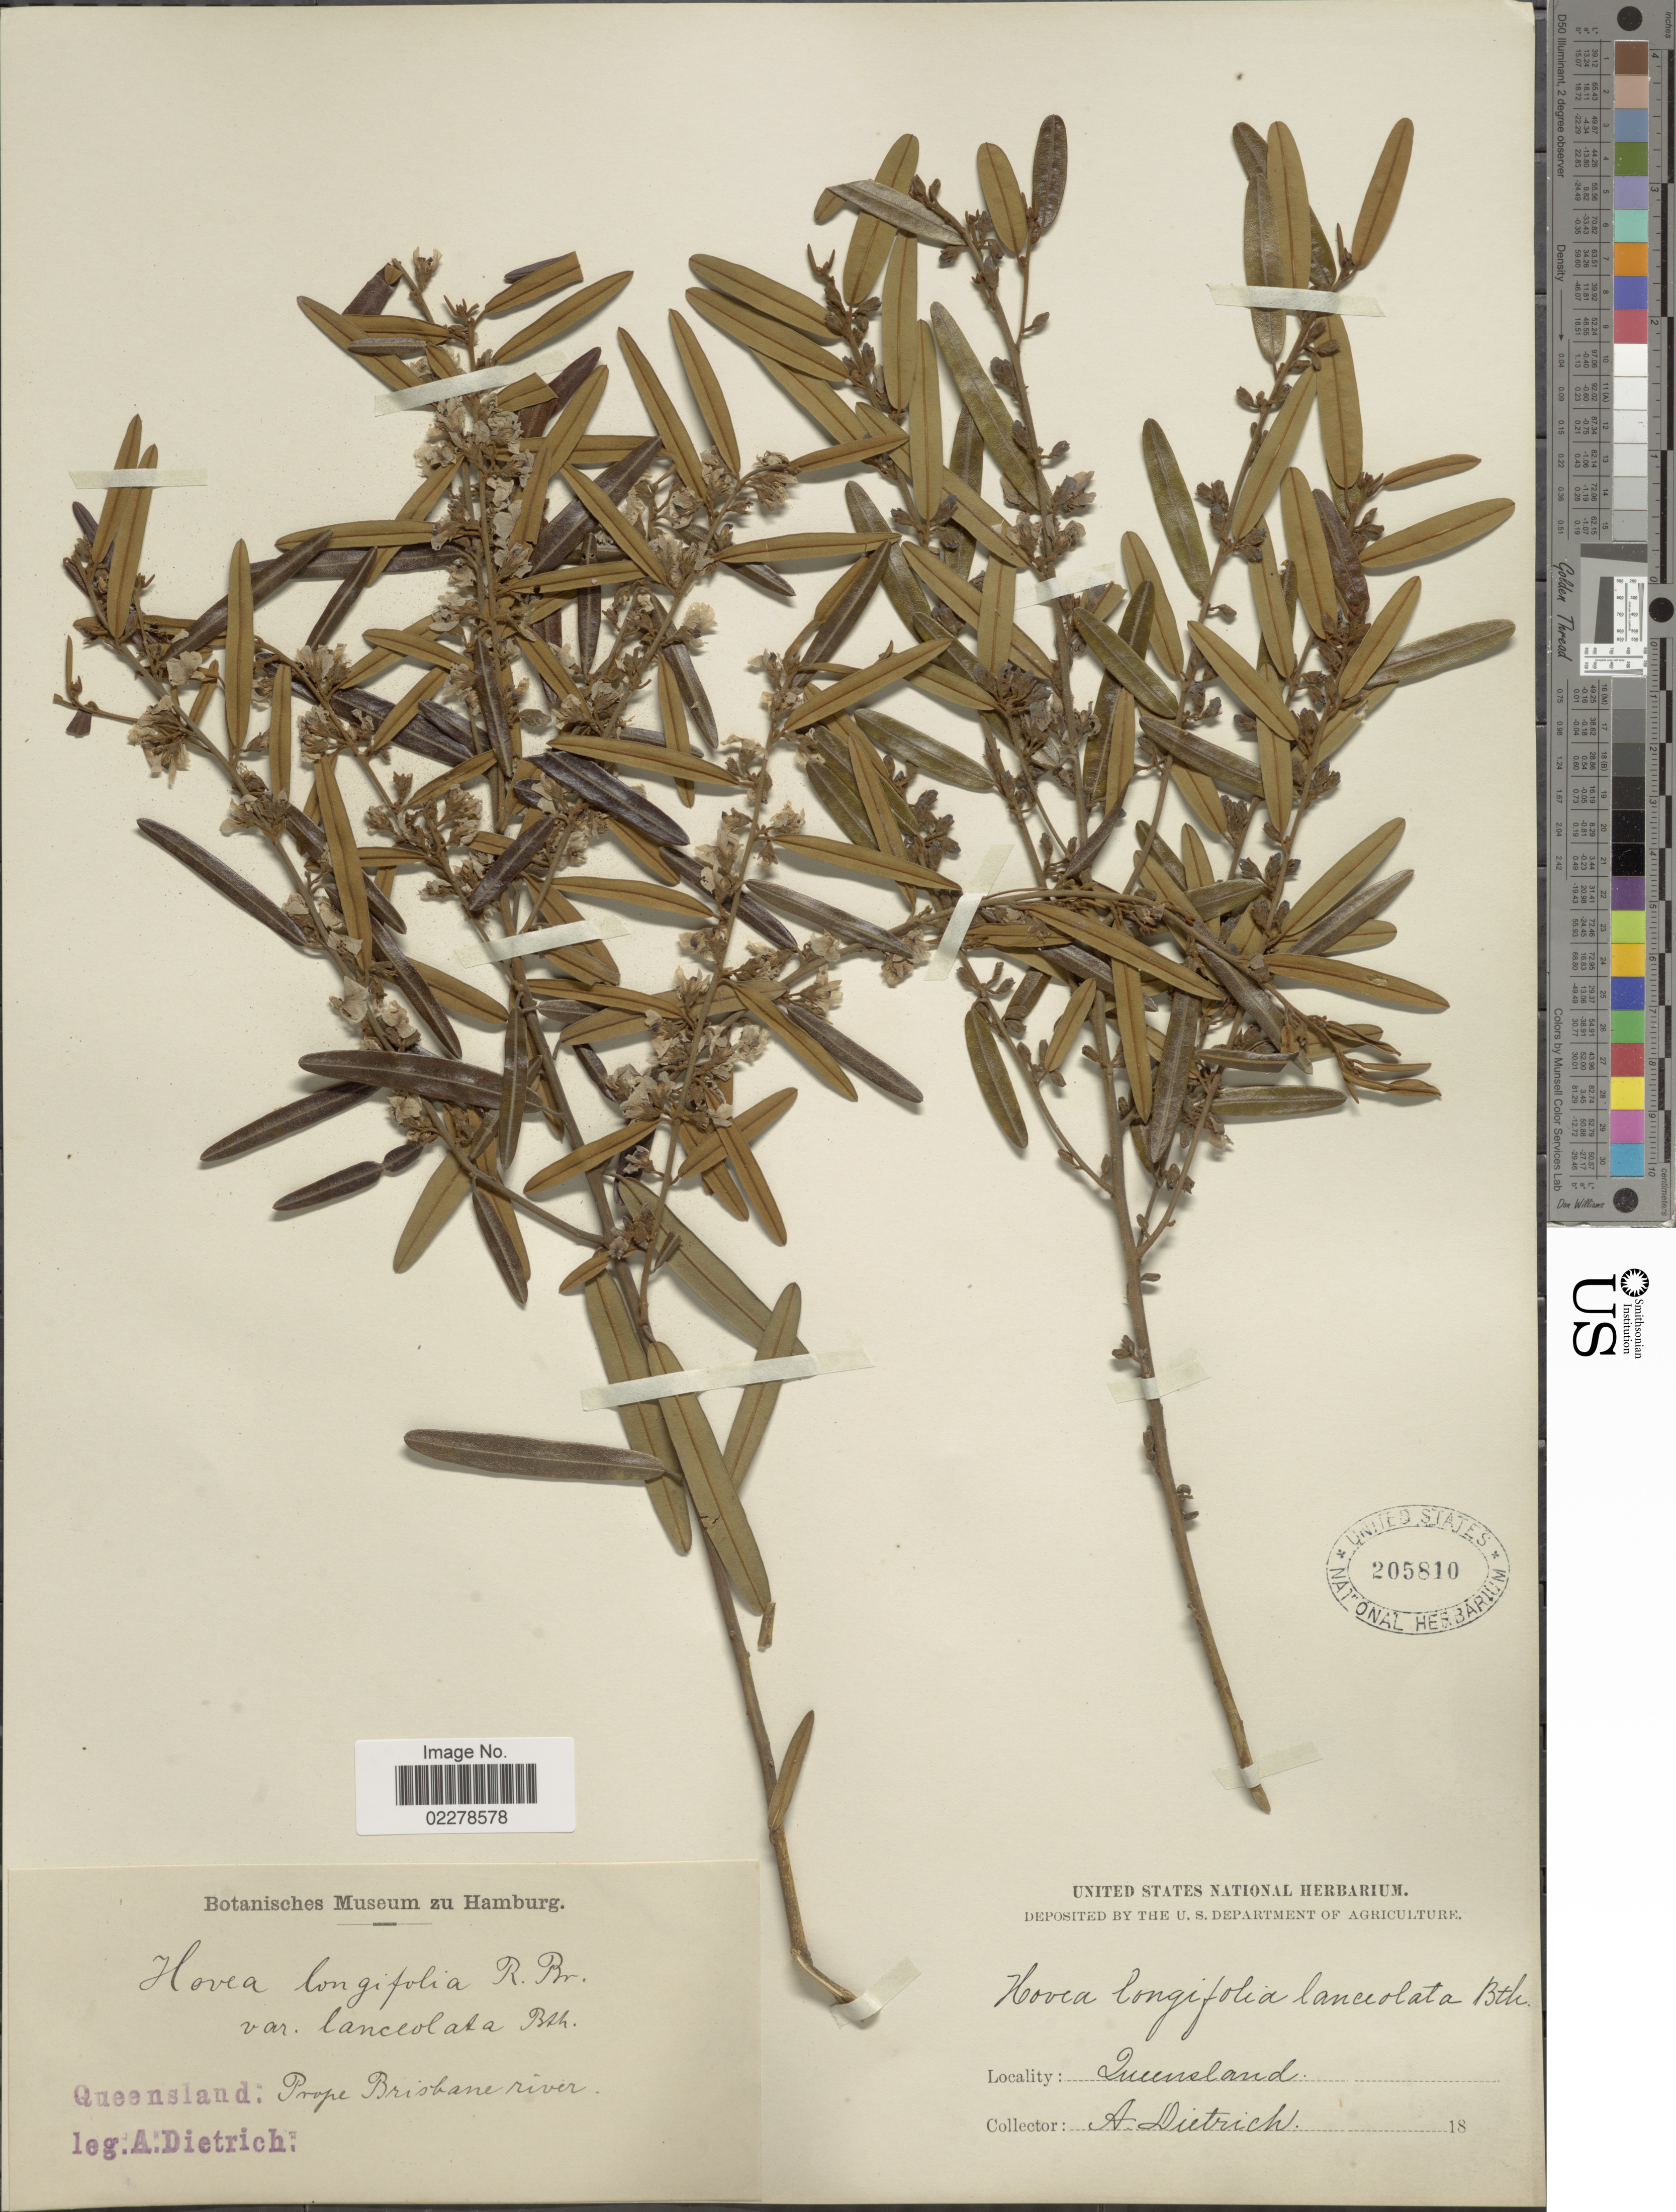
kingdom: Plantae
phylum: Tracheophyta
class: Magnoliopsida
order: Fabales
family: Fabaceae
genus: Hovea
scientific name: Hovea longifolia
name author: R. Br.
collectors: A. Dietrich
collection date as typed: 18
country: Australia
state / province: Queensland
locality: Prope Brisbane river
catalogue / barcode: US 205810